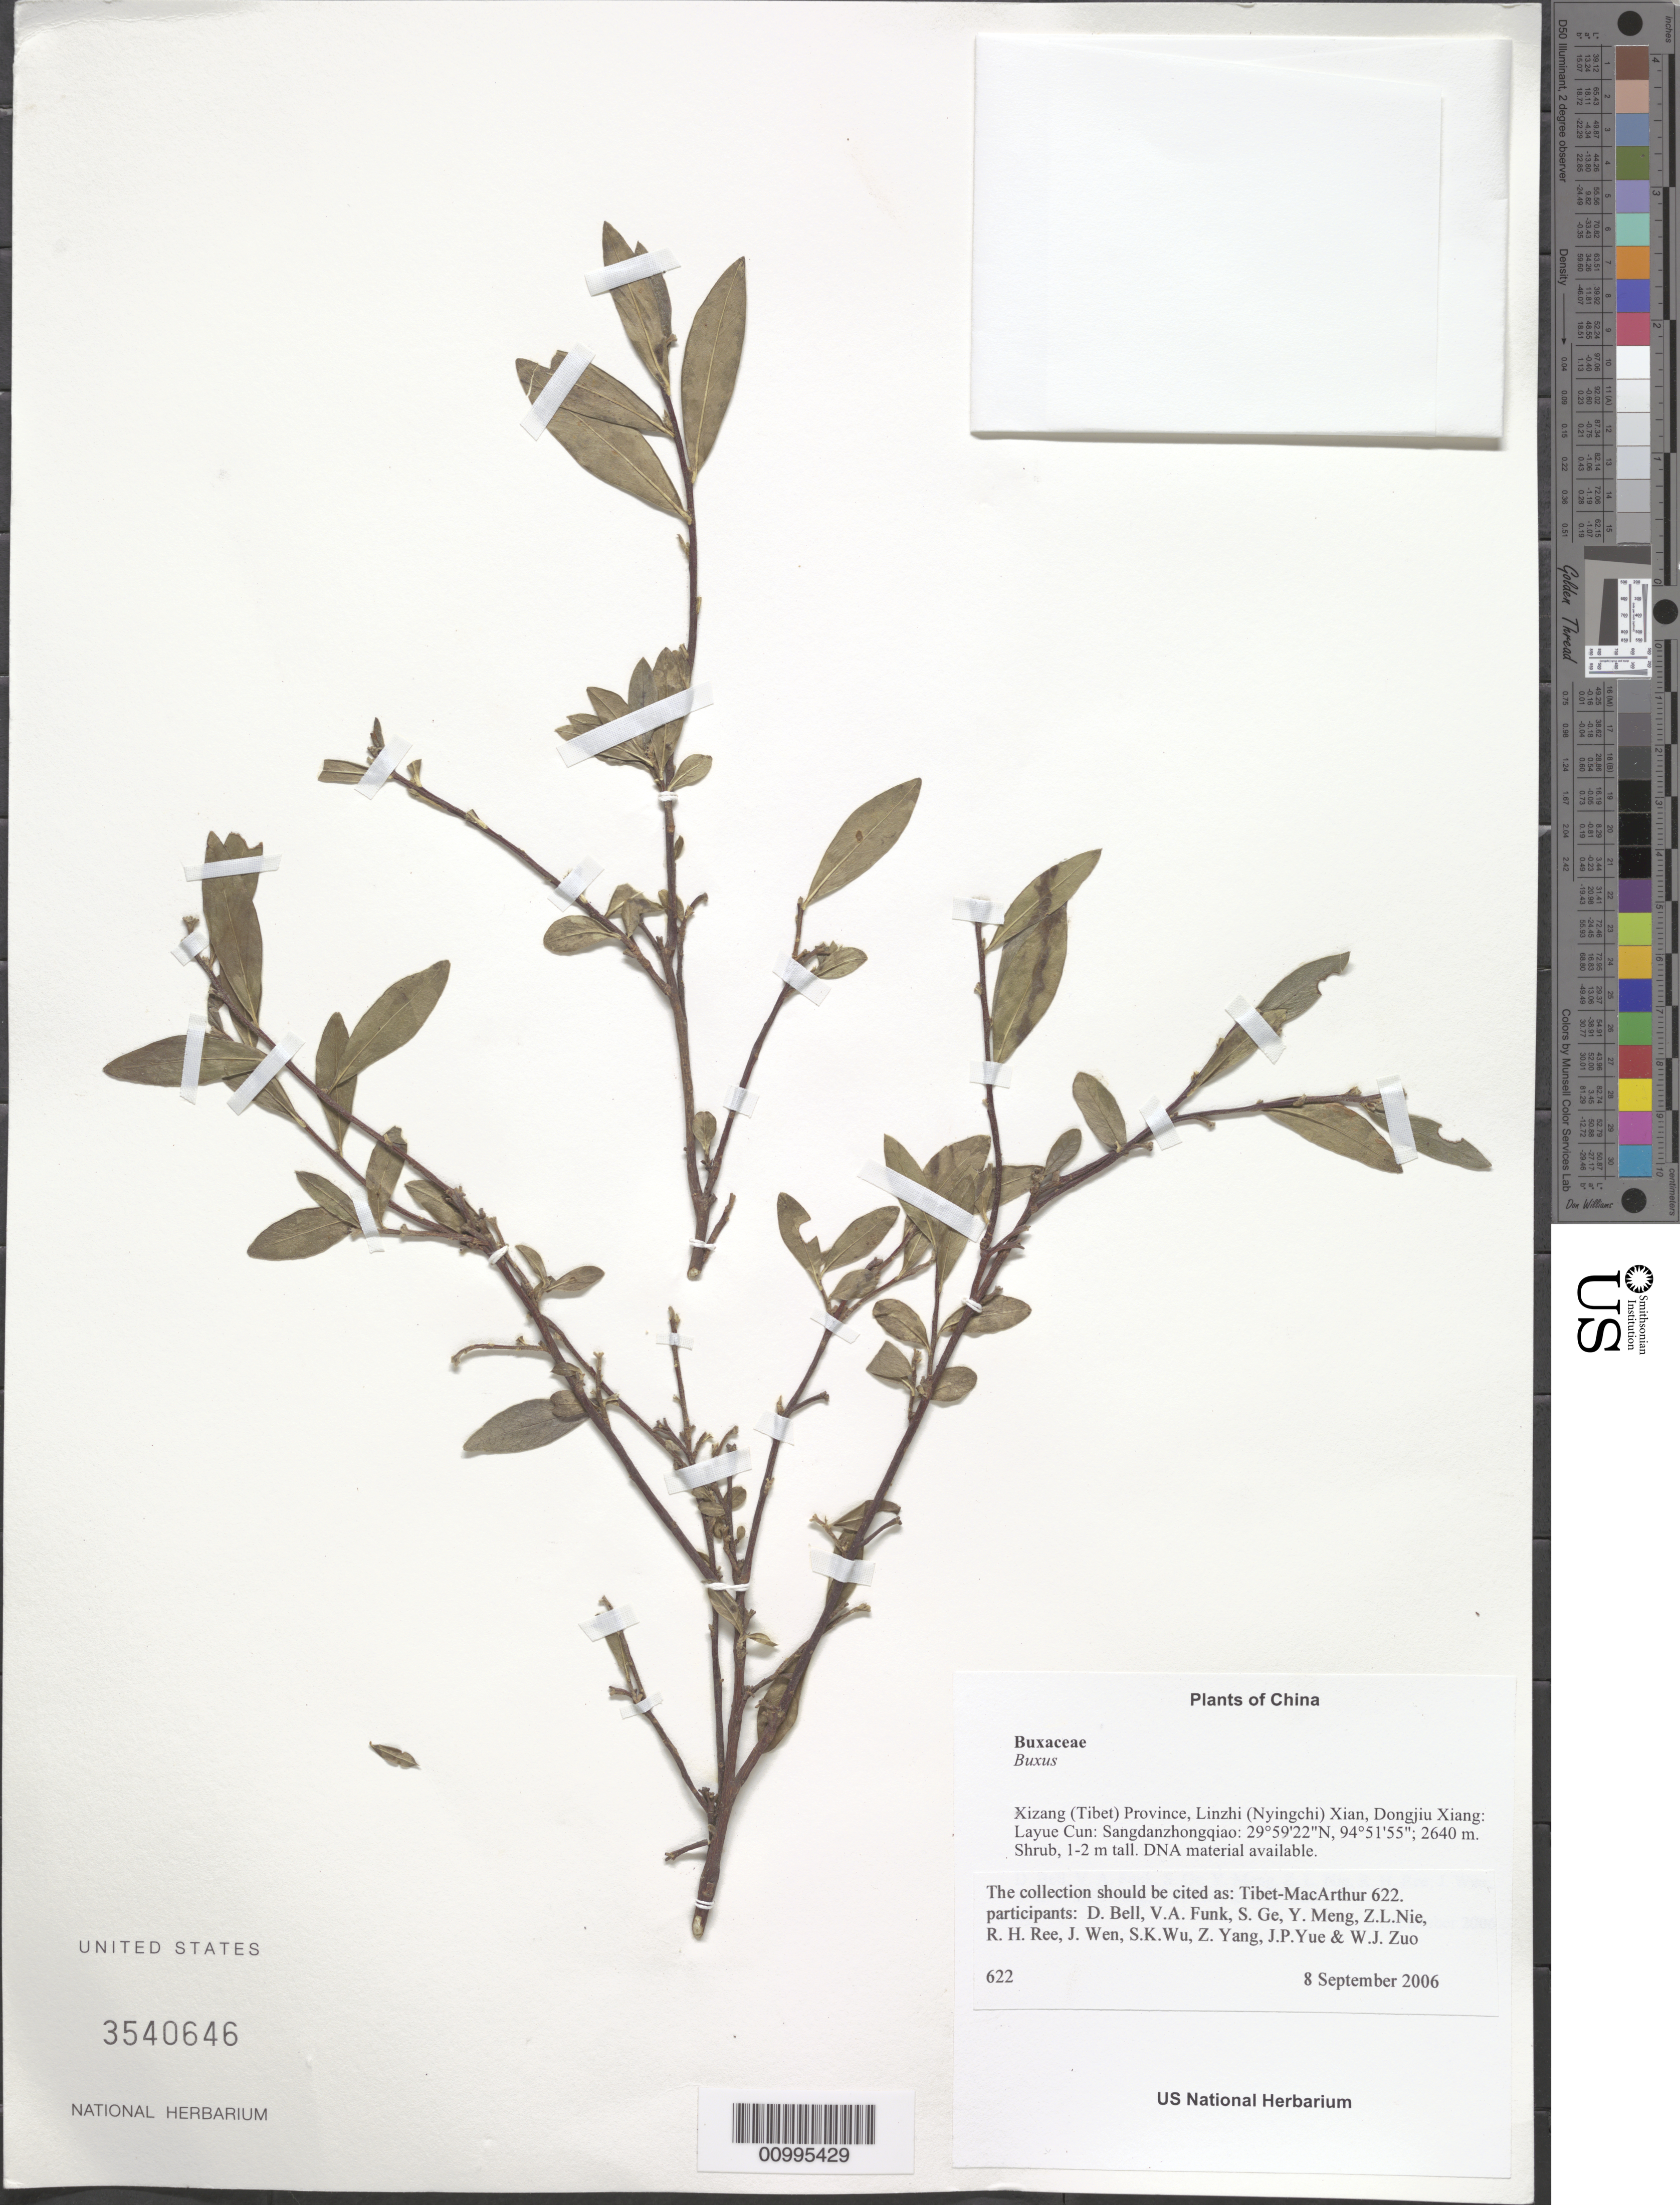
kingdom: Plantae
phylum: Tracheophyta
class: Magnoliopsida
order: Buxales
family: Buxaceae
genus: Buxus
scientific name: Buxus sinica var. insularis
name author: (Nakai) Cheng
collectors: Tibet-MacArthur, D. A. Bell, V. Funk, S. Ge, Y. Meng, Z. Nie, R. Ree, J. Wen, S. K. Wu, Z. Yang, J. Yue & W. Zuo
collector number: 622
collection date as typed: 08 Sep 2006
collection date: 2006-09-08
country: China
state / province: Xizang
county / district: Linzhi (Nyingchi) Xian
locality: Dongjiu Xiang: Layue Cun: Sangdanzhongqiao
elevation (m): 2640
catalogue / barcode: US 3540646